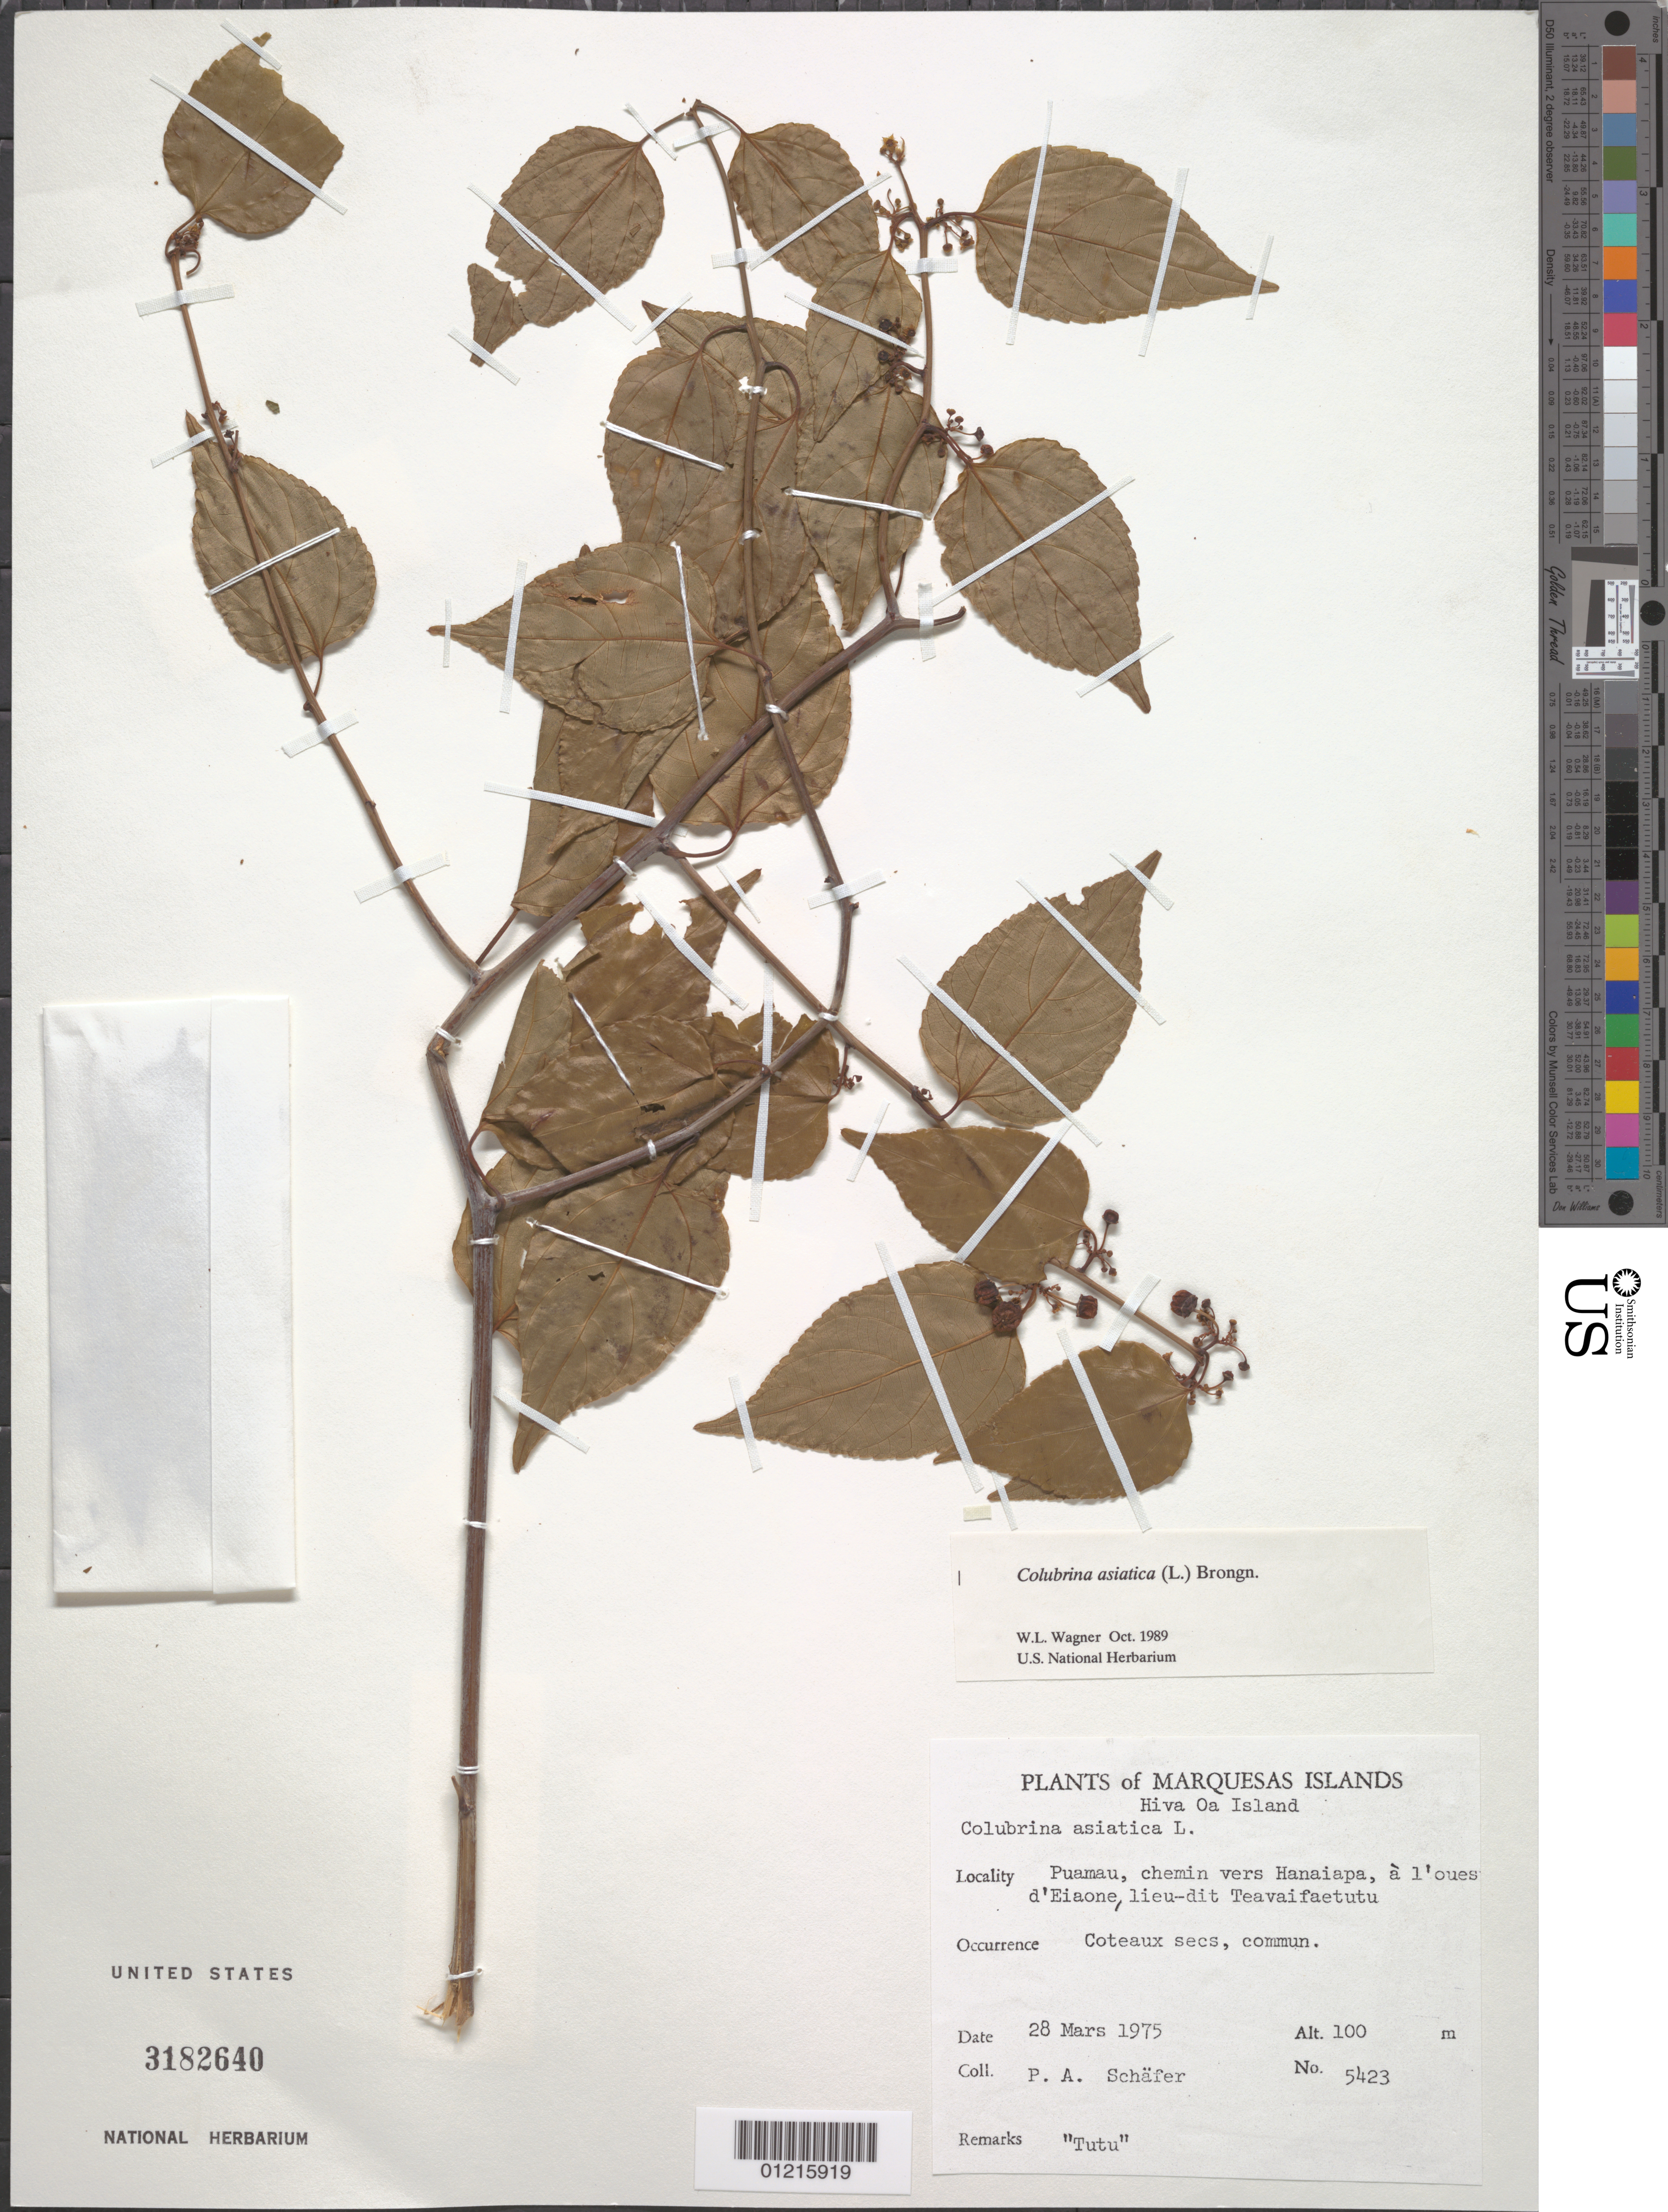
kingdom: Plantae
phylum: Tracheophyta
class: Magnoliopsida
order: Rosales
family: Rhamnaceae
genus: Colubrina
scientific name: Colubrina asiatica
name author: (L.) Brongn.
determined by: Wagner, W. L., (BOT), Smithsonian Institution - National Museum of Natural History (UNITED STATES)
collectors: P. A. Schäfer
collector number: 5423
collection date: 1975-03-28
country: French Polynesia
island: Hiva Oa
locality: Puamau, chemin vers Hanaiapa, à l'ouest d'Eiaone, lieu-dit Teavaifaetutu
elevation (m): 100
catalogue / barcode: US 3182640